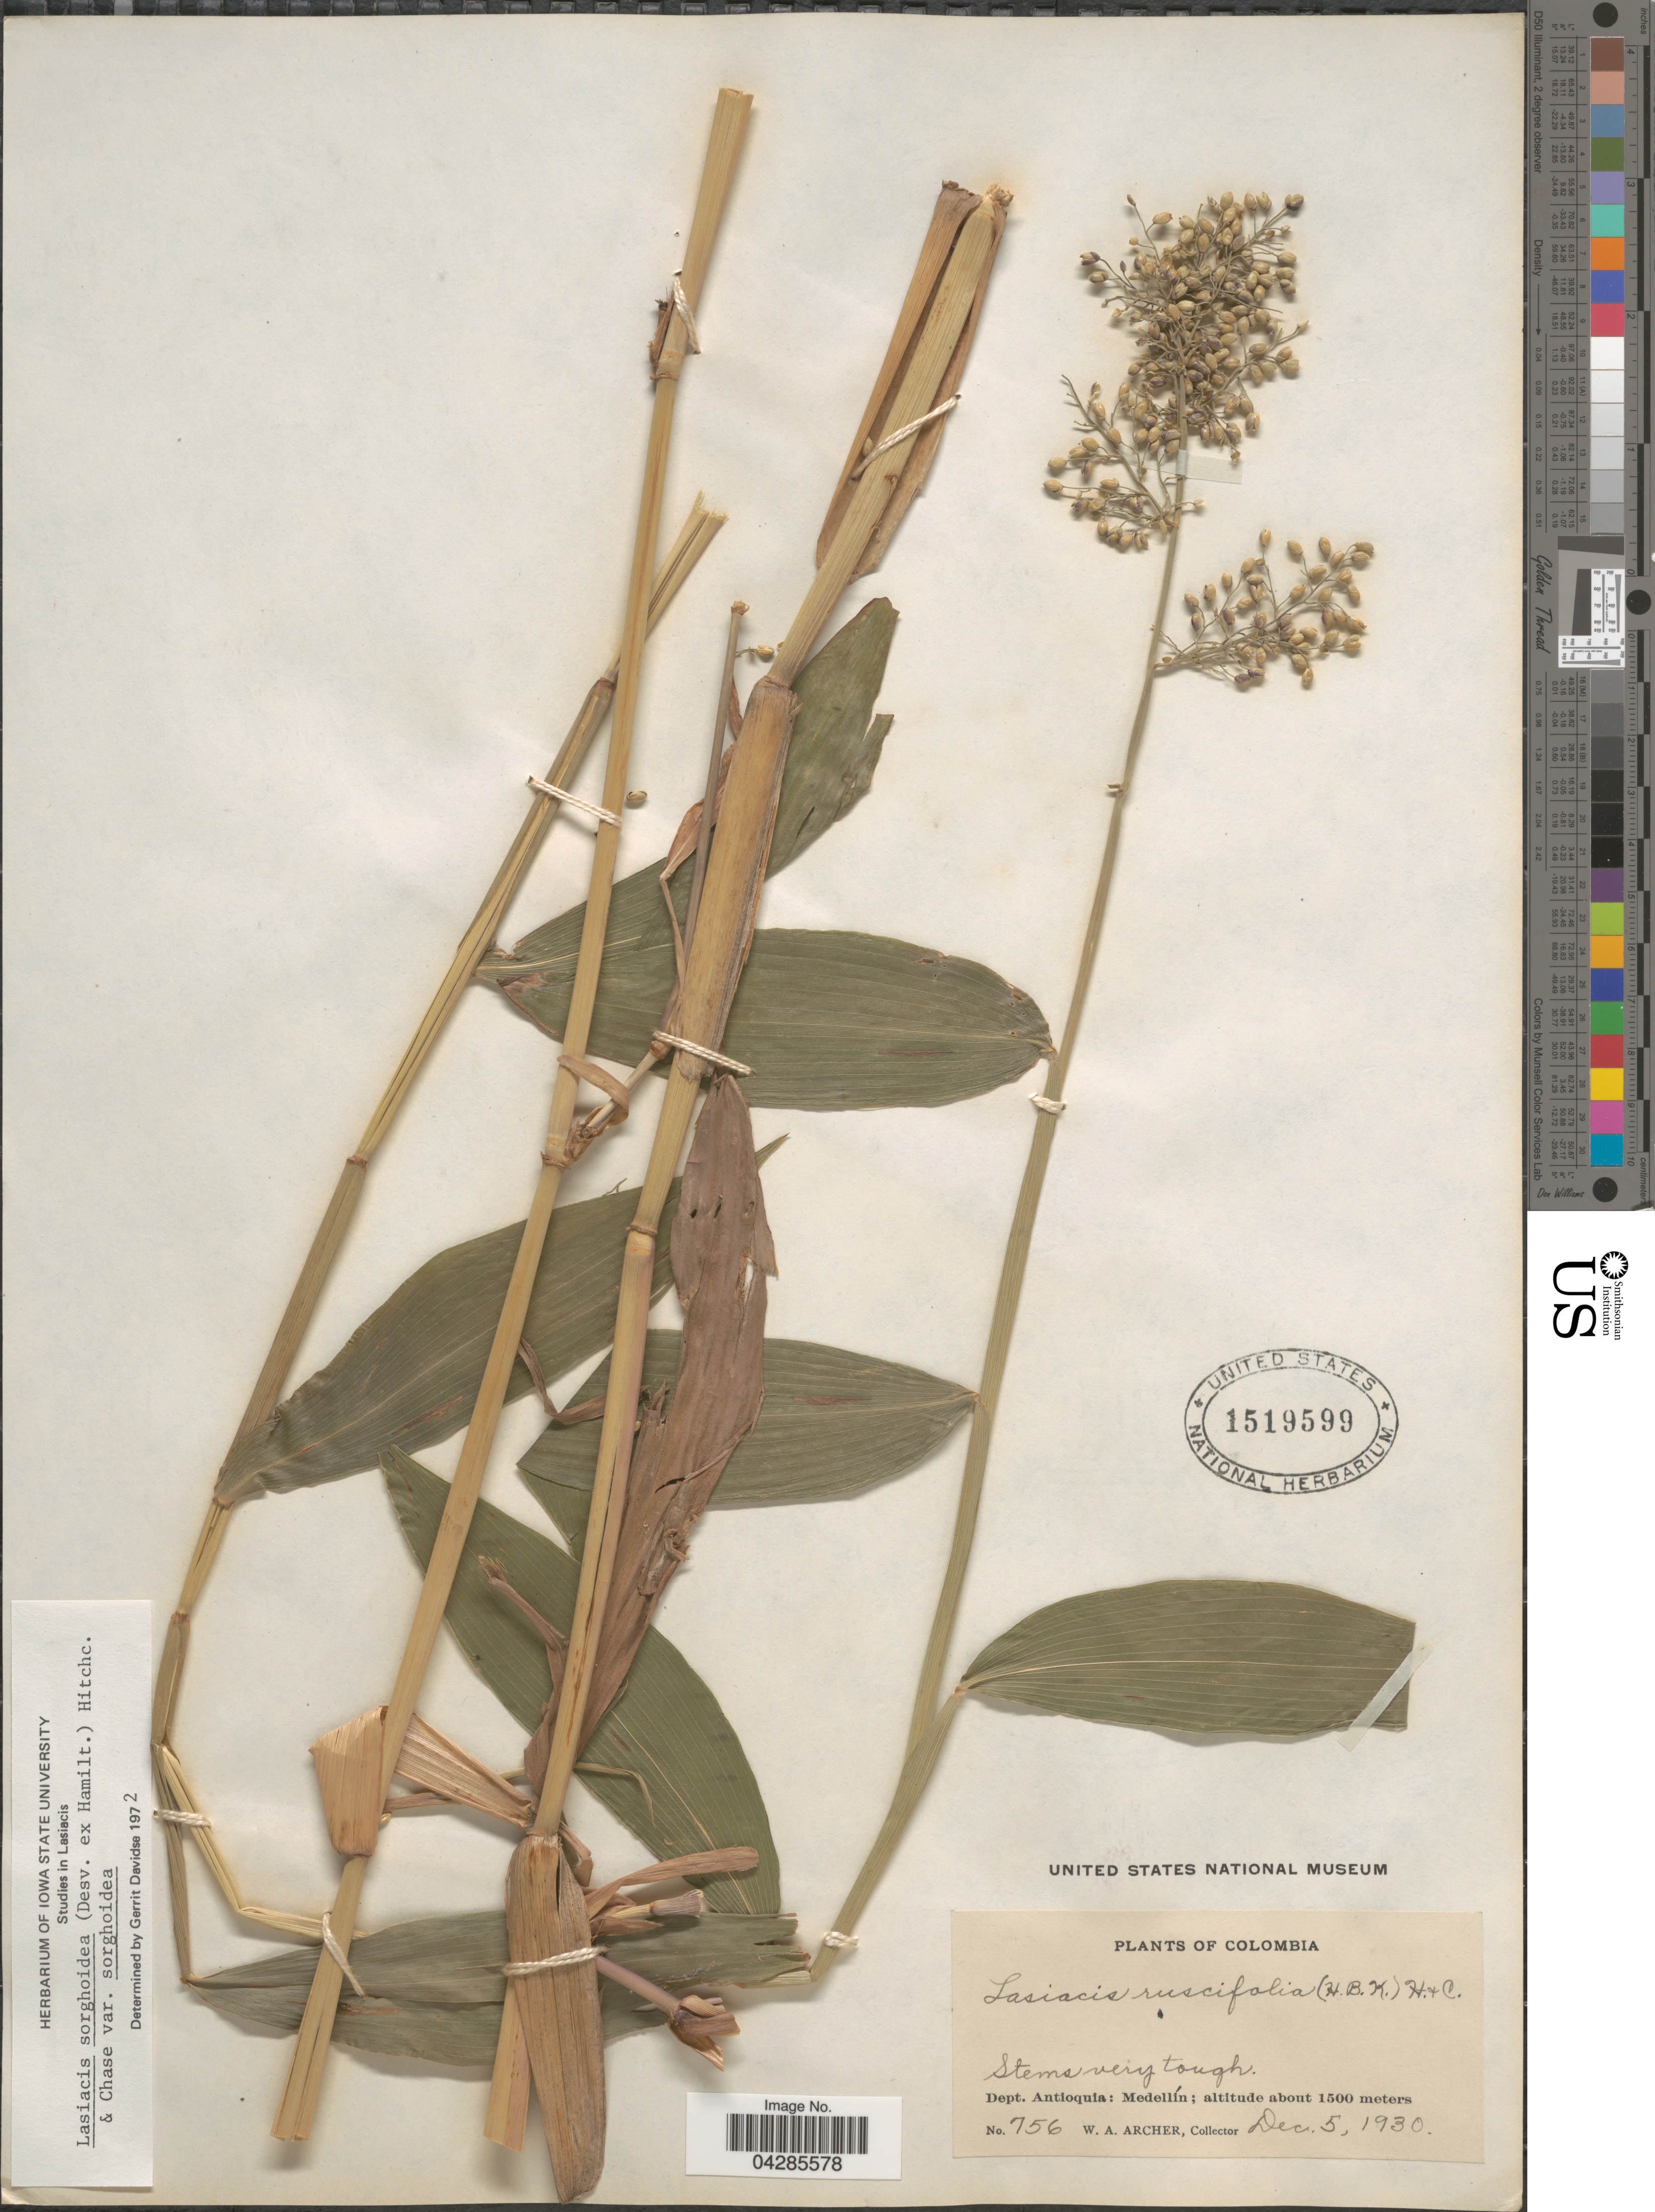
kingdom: Plantae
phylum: Tracheophyta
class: Liliopsida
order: Poales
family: Poaceae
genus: Lasiacis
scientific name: Lasiacis sorghoidea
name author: (Desv. ex Ham.) Hitchc. & Chase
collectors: W. Archer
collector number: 756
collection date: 1930-12-05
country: Colombia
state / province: Antioquia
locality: Dept. Antioquia: Medellín.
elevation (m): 1500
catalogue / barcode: US 1519599